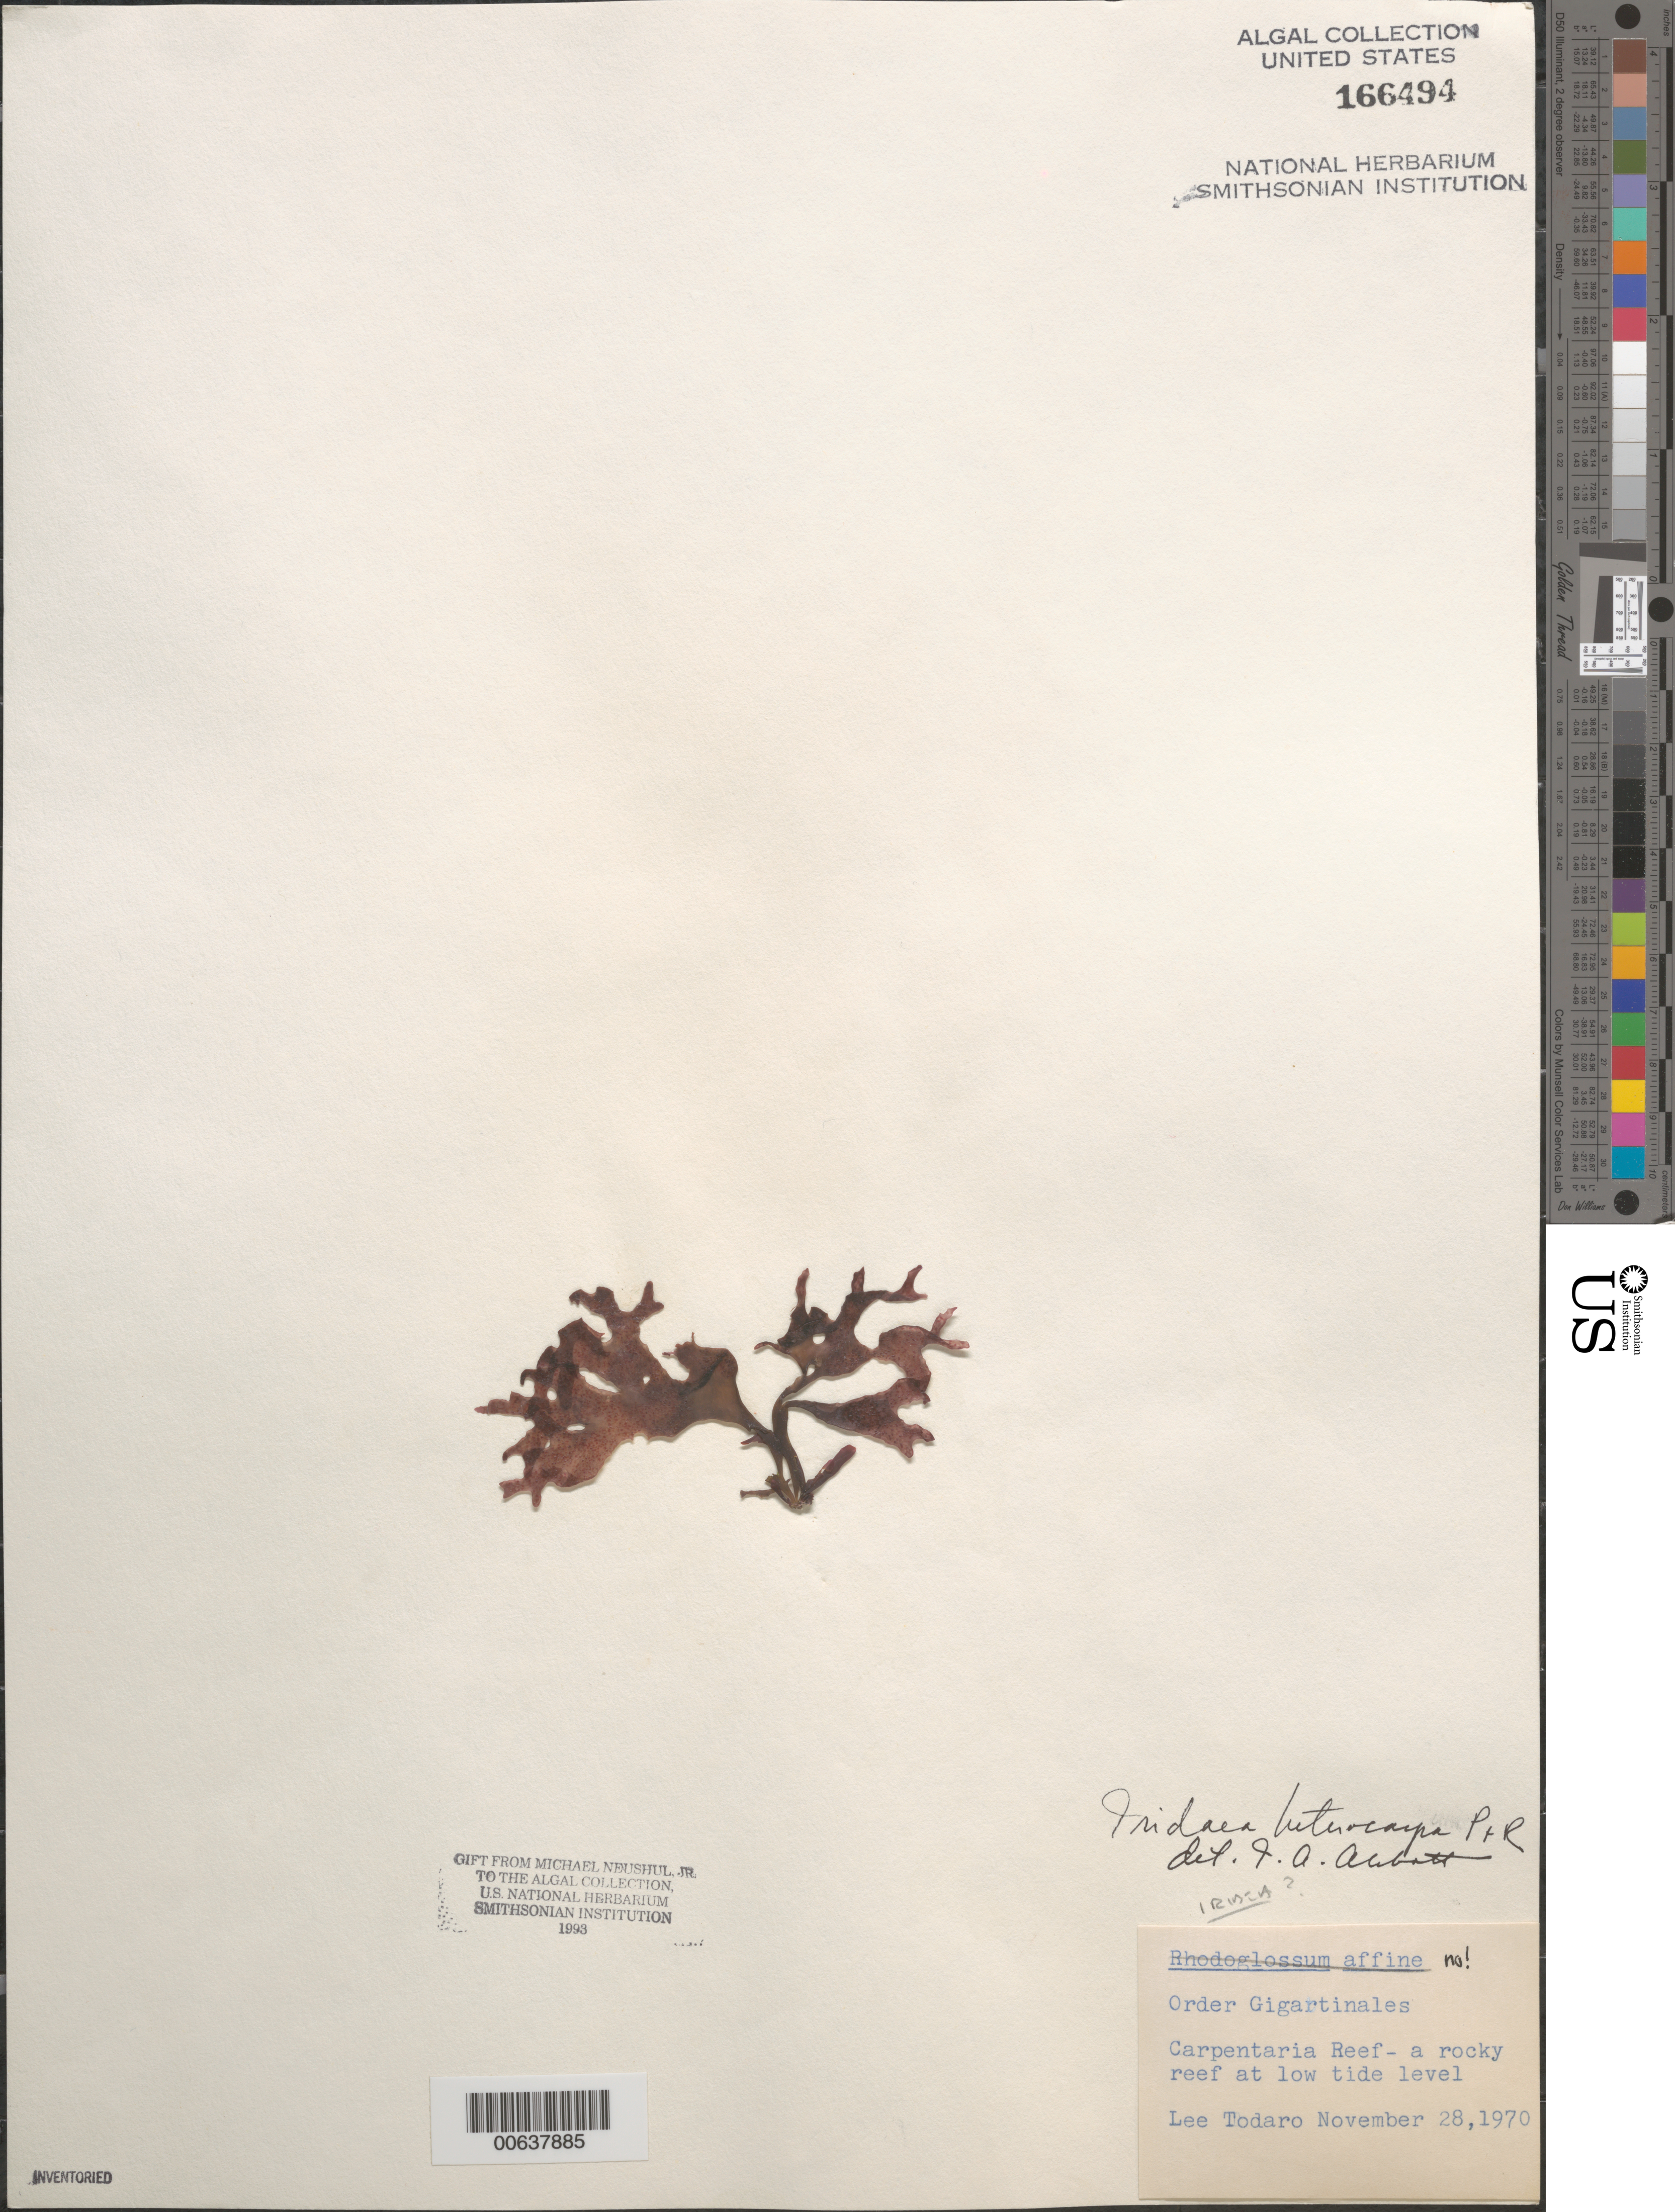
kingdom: Plantae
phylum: Rhodophyta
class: Florideophyceae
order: Gigartinales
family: Gigartinaceae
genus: Chondrus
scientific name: Chondrus crispus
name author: Stackh.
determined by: Algae name updating Project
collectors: L. Todaro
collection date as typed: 28 Nov 1970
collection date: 1970-11-28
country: United States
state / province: California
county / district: Santa Barbara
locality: Carpentaria Reef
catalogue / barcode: US 166494